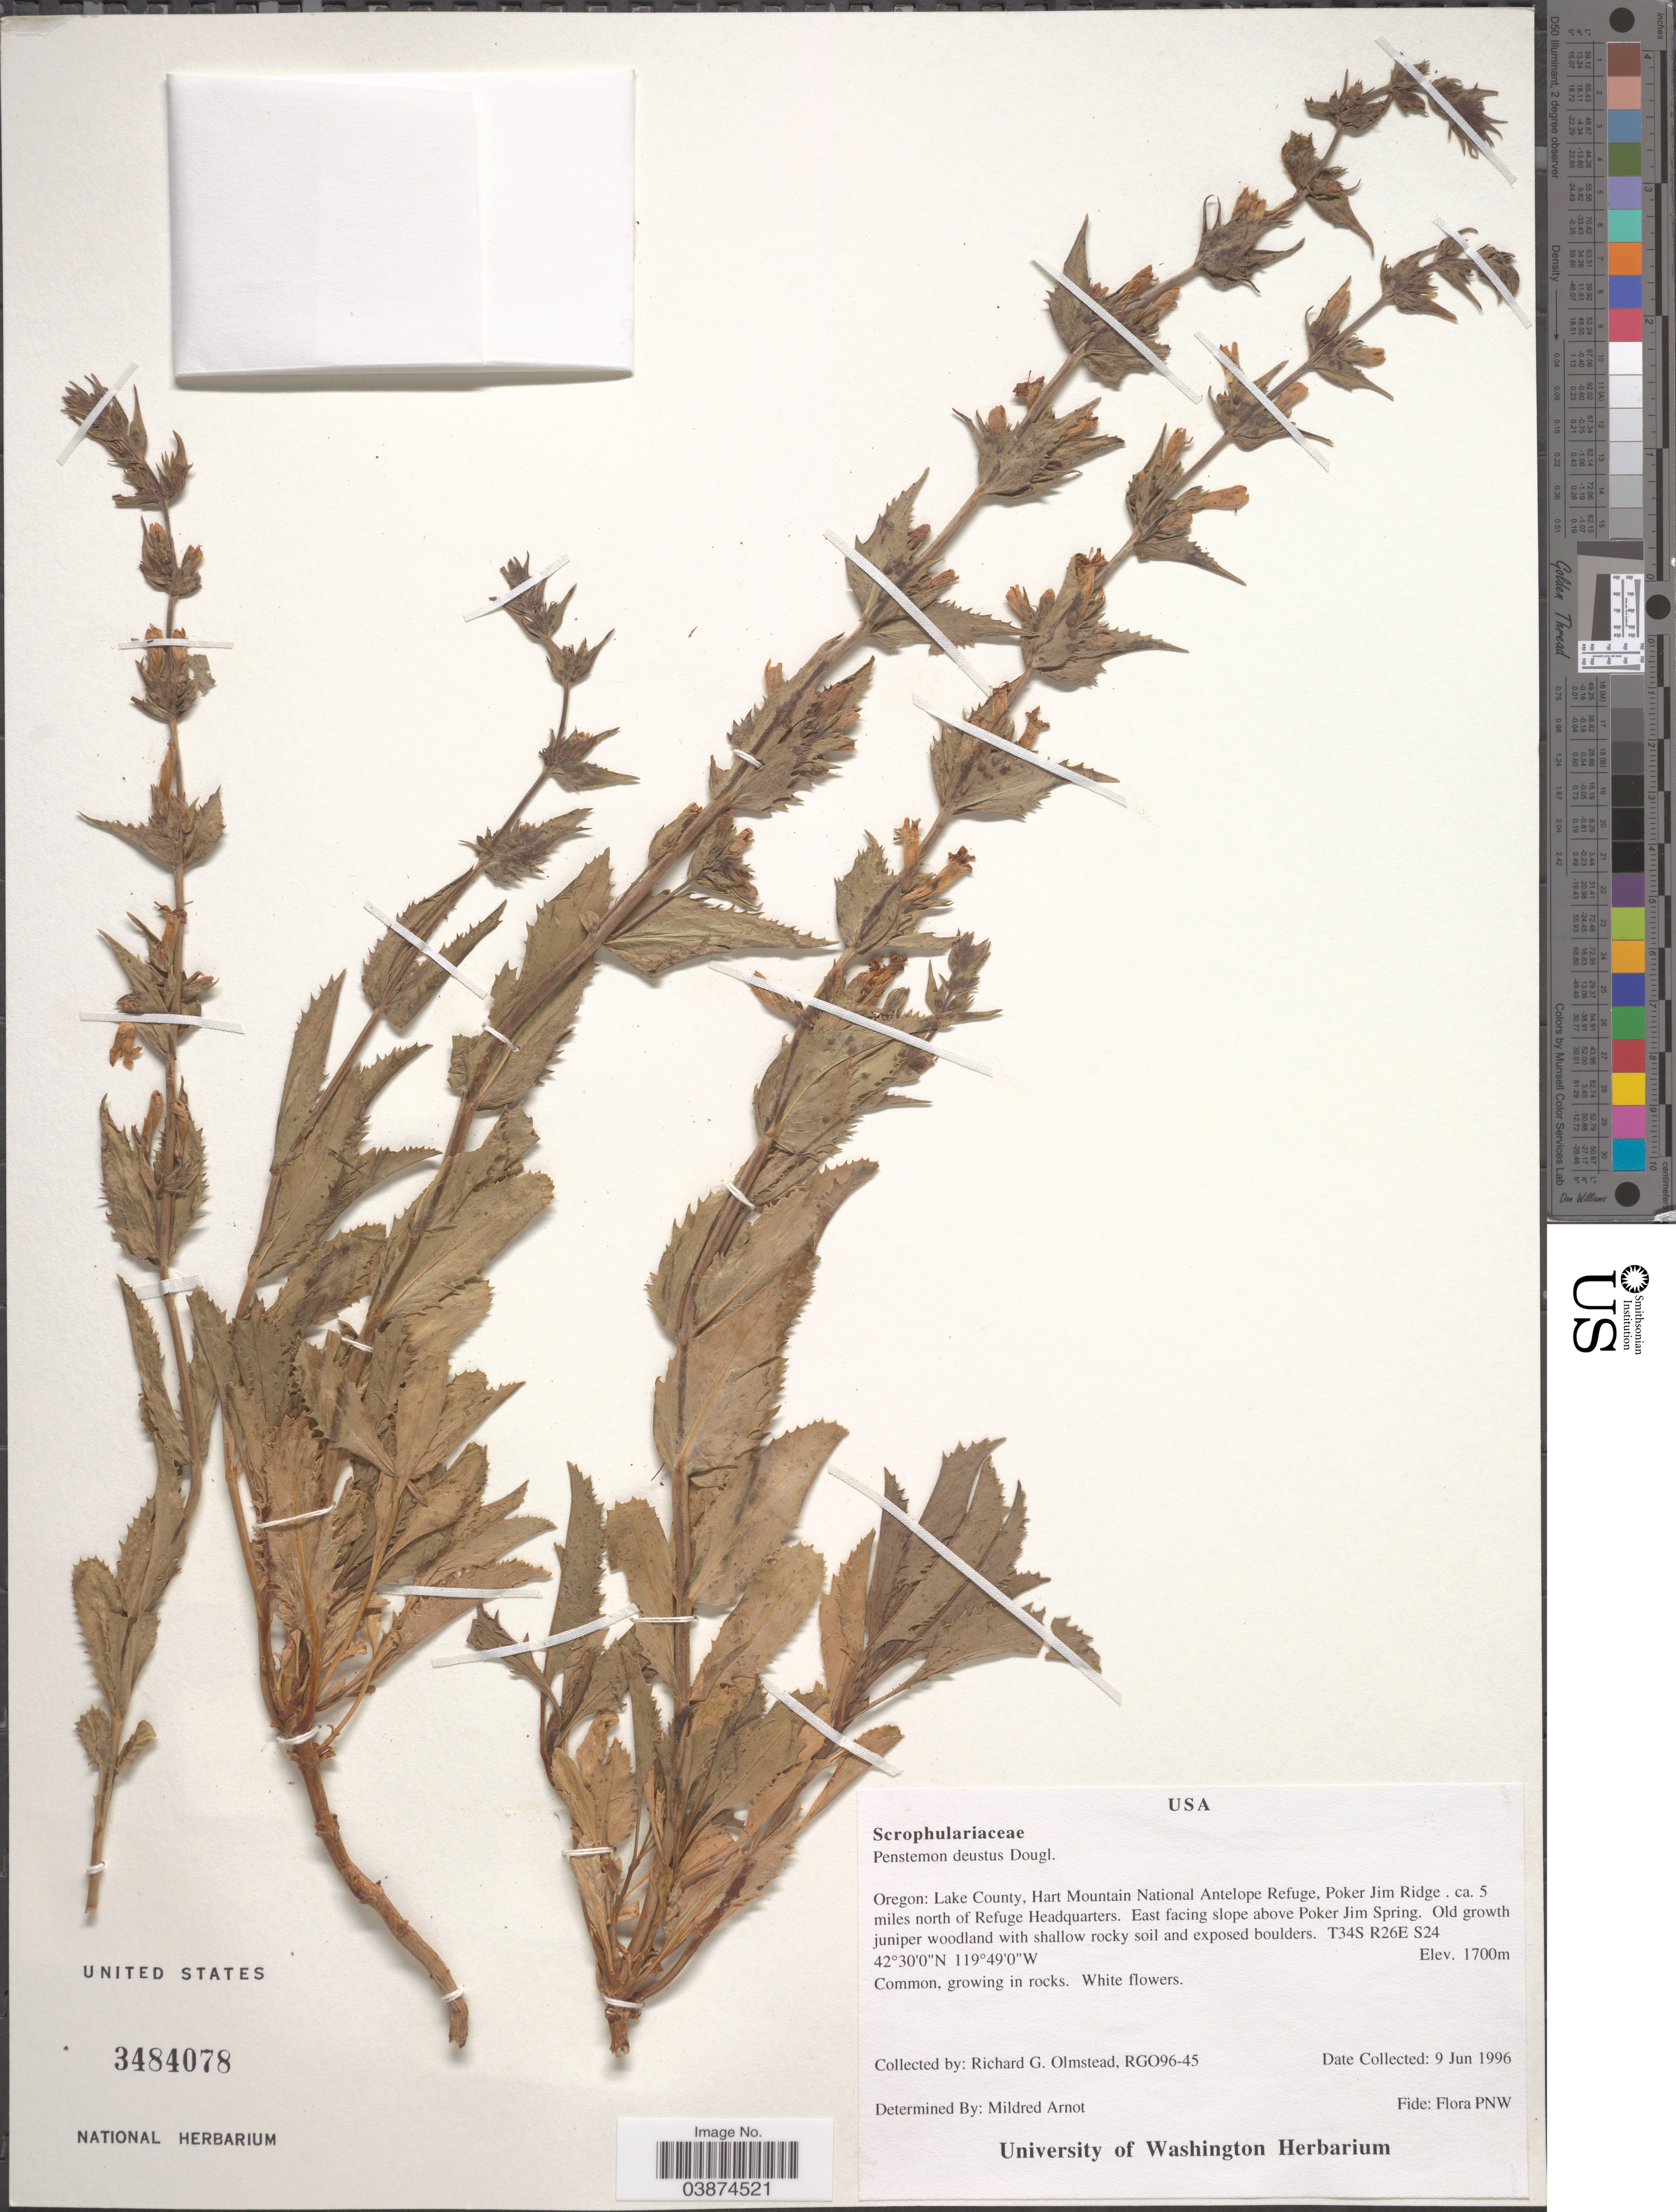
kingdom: Plantae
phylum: Tracheophyta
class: Magnoliopsida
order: Lamiales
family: Plantaginaceae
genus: Penstemon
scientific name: Penstemon deustus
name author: Douglas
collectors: R. Olmstead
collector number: RGO96-45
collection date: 1996-06-09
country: United States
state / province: Oregon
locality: Lake County, Hart Mountain National Antelope Refuge, Poker Jim Ridge, ca. 5 miles north of Refuge Headquarters. East facing slope above Poker Jim Spring.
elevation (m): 1700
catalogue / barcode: US 3484078